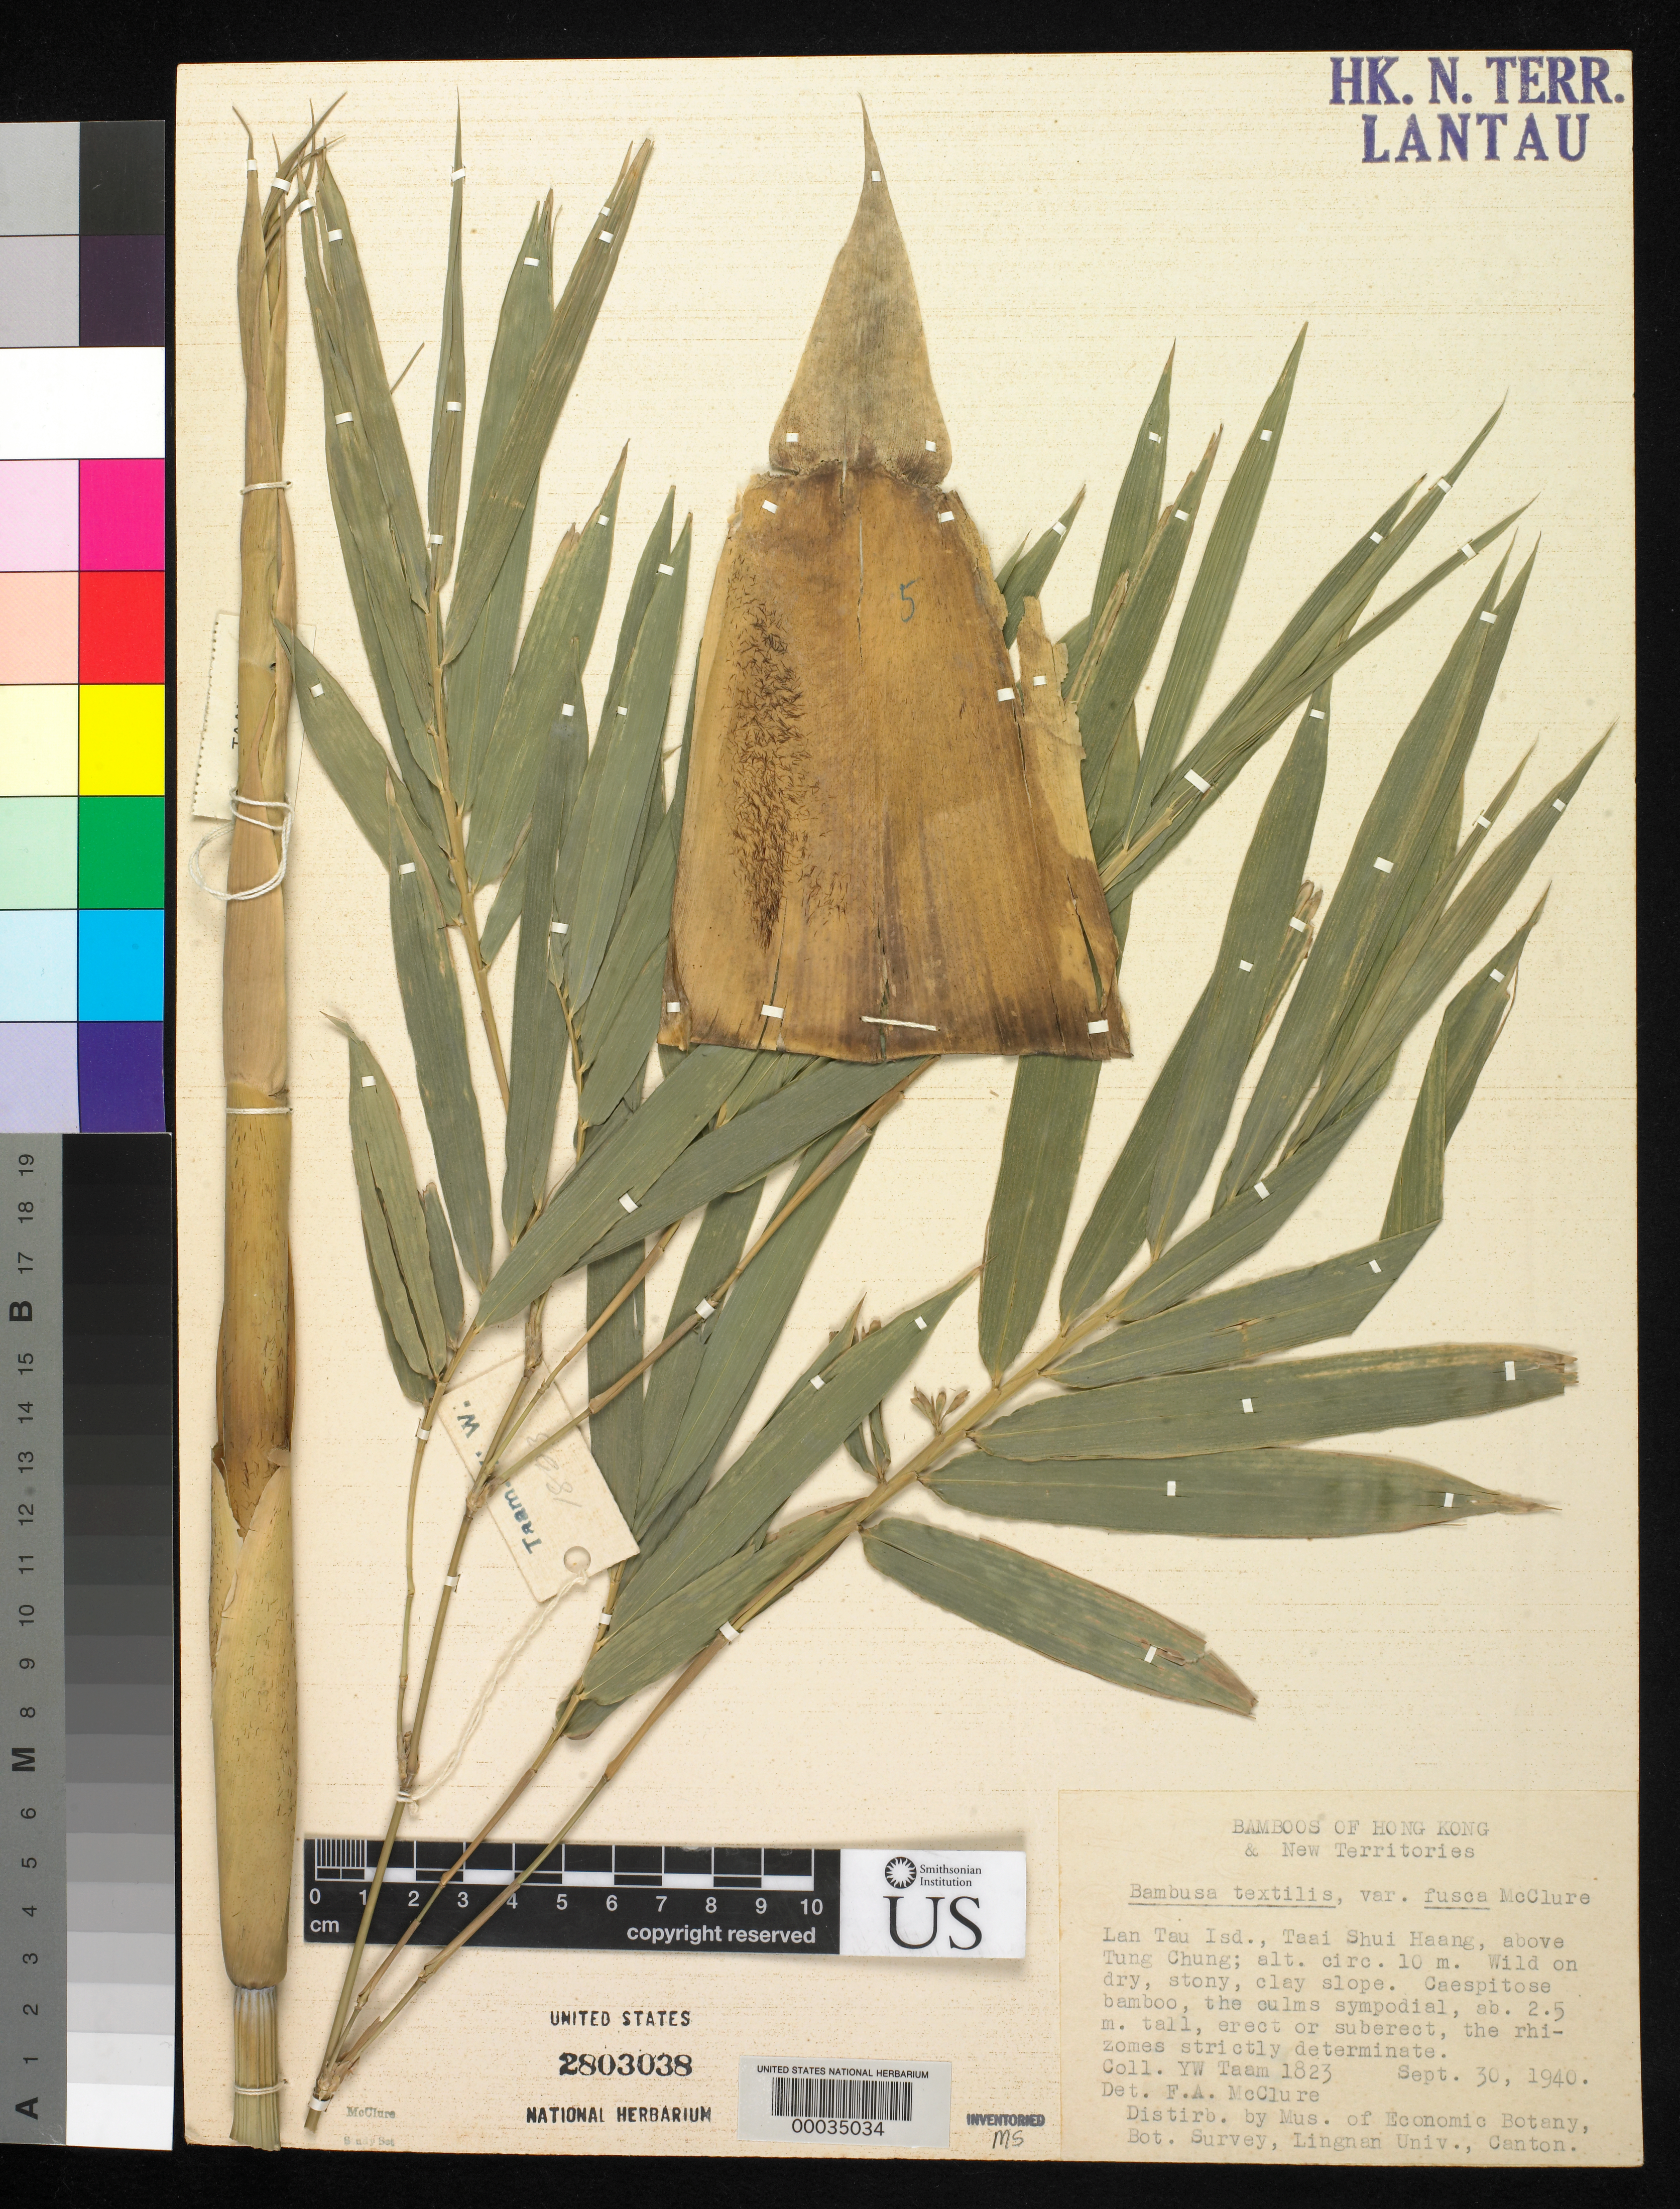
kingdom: Plantae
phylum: Tracheophyta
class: Liliopsida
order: Poales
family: Poaceae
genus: Bambusa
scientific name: Bambusa pachinensis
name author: Hayata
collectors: Y. W. Taam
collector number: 1823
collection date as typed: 30 Sep 1940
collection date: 1940-09-30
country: China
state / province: Hong Kong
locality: Lan tau, taai shui haang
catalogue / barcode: US 2803038